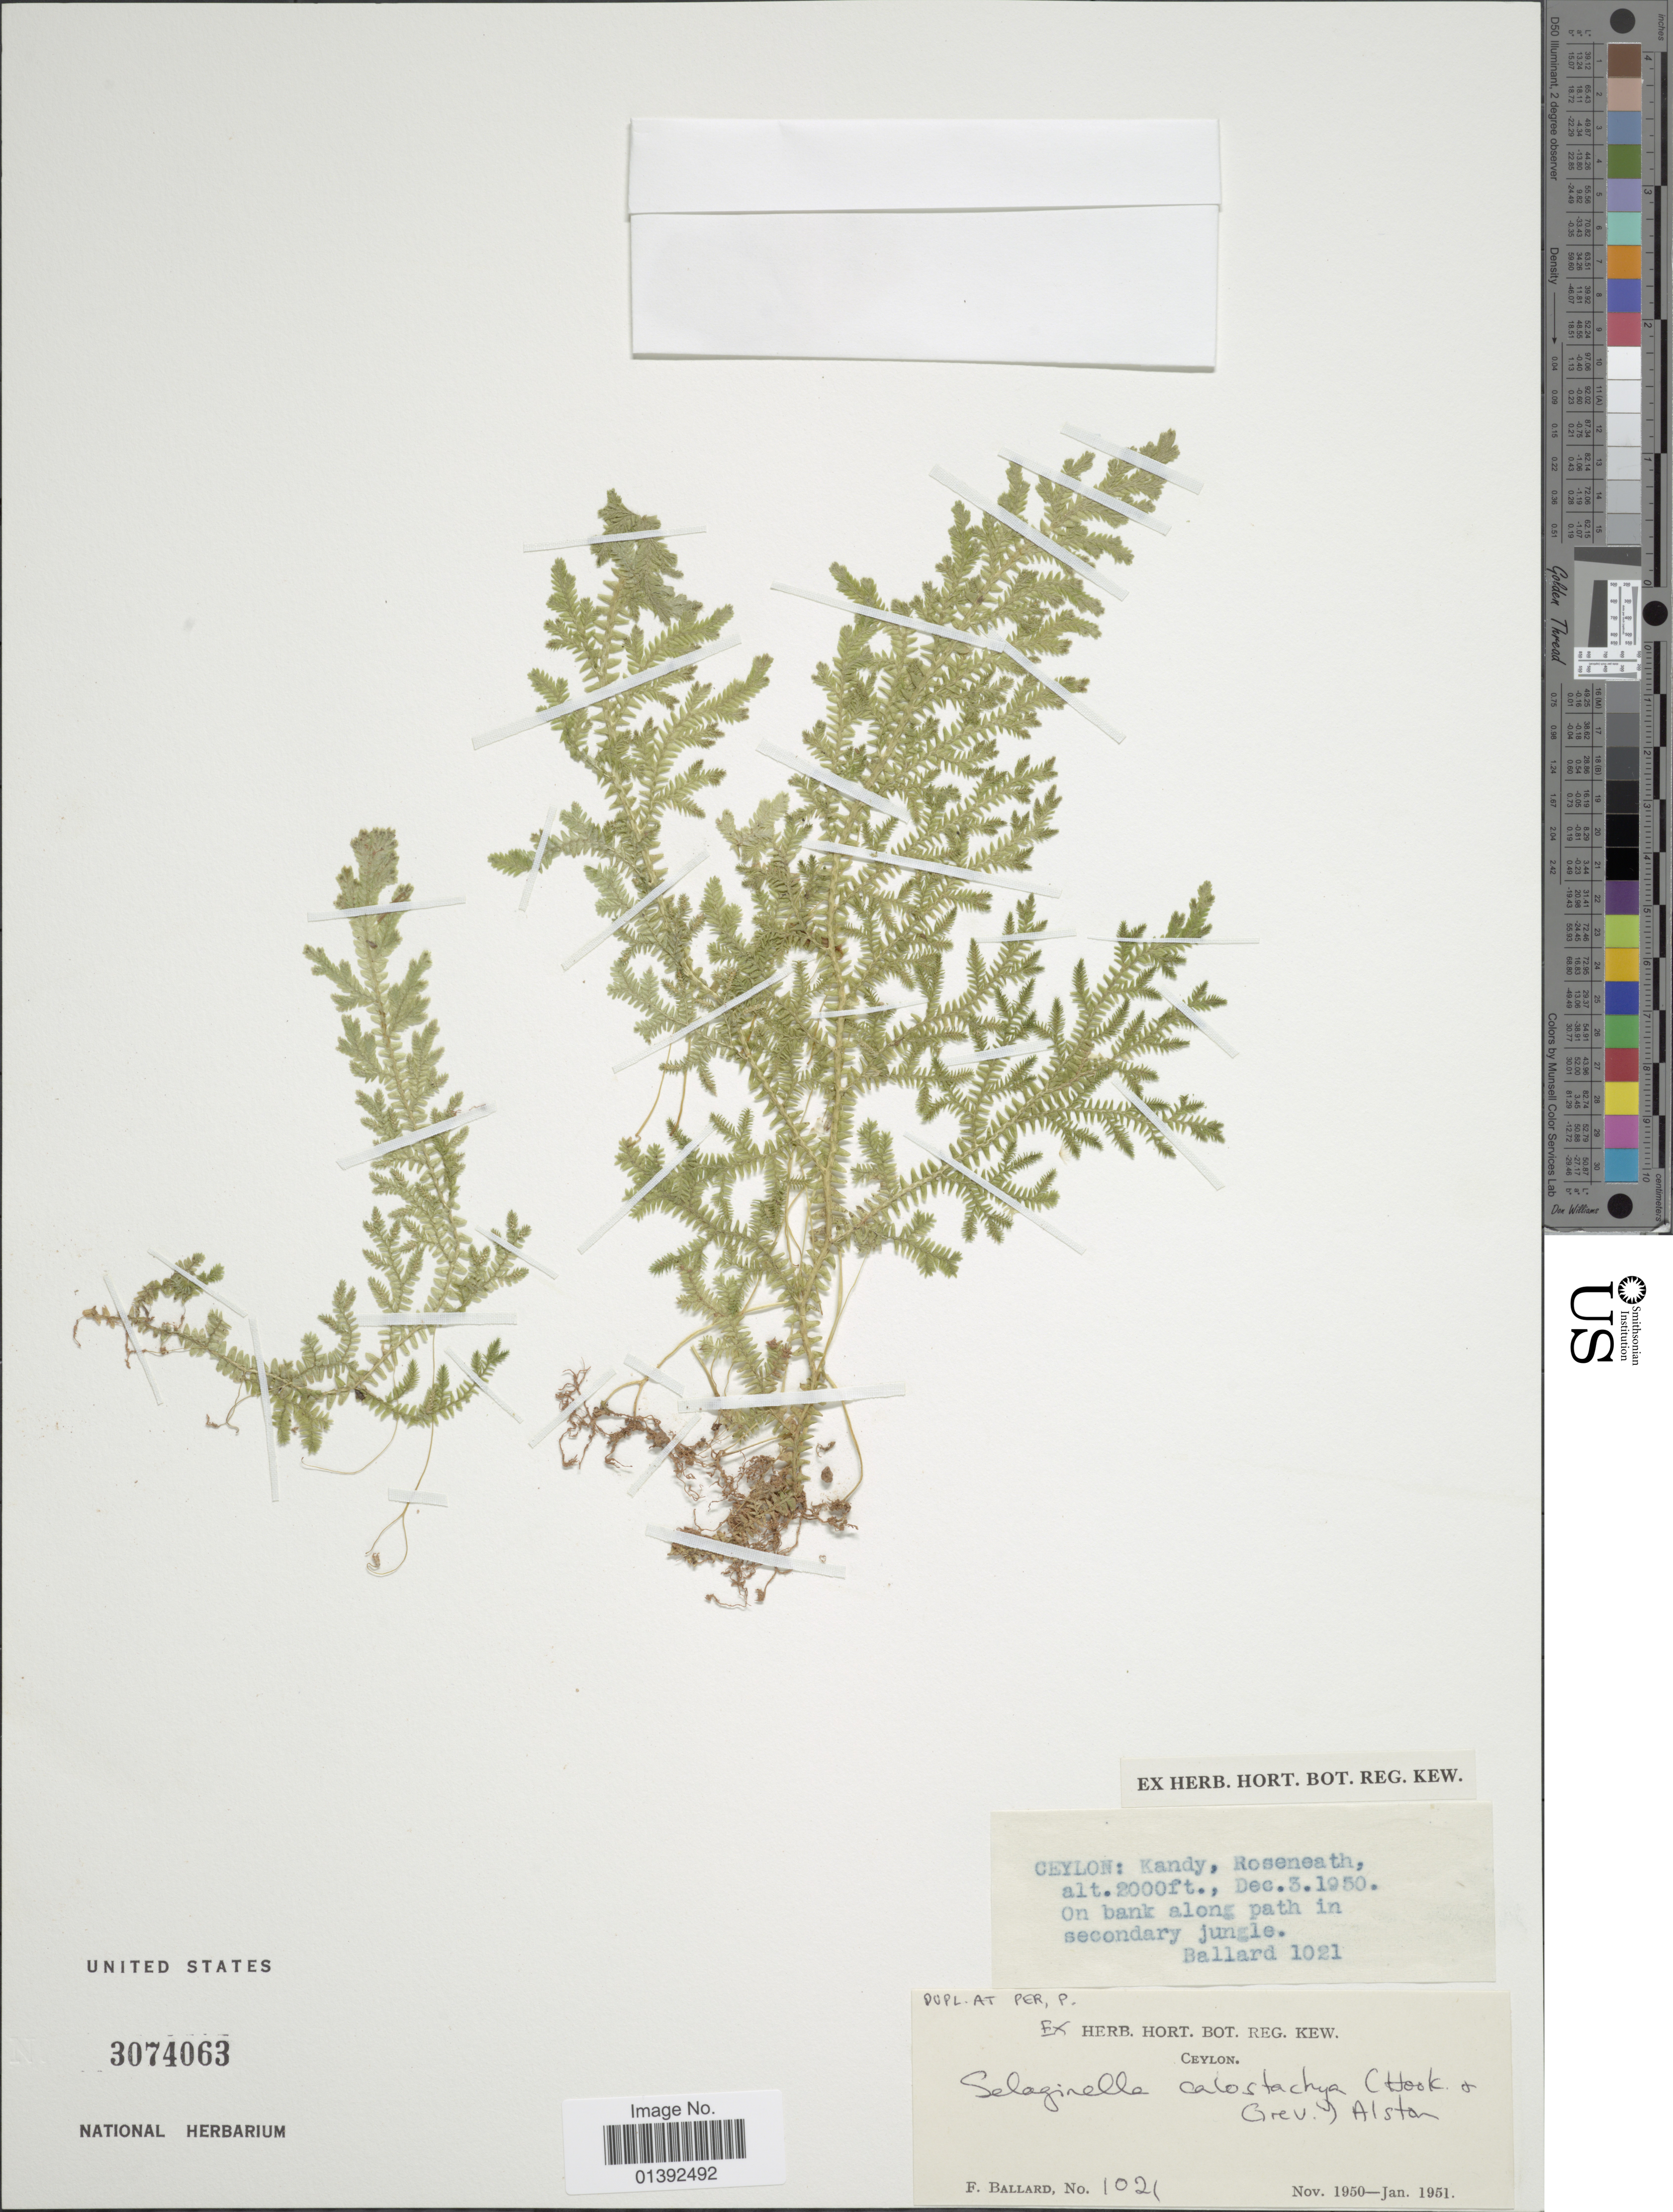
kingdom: Plantae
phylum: Tracheophyta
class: Lycopodiopsida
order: Selaginellales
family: Selaginellaceae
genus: Selaginella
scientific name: Selaginella calostachya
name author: (Hook. & Grev.) Alston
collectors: F. Ballard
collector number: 1021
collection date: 1950-12-03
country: Sri Lanka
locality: Ceylon, Kandy, Roseneath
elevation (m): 610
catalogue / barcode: US 3074063